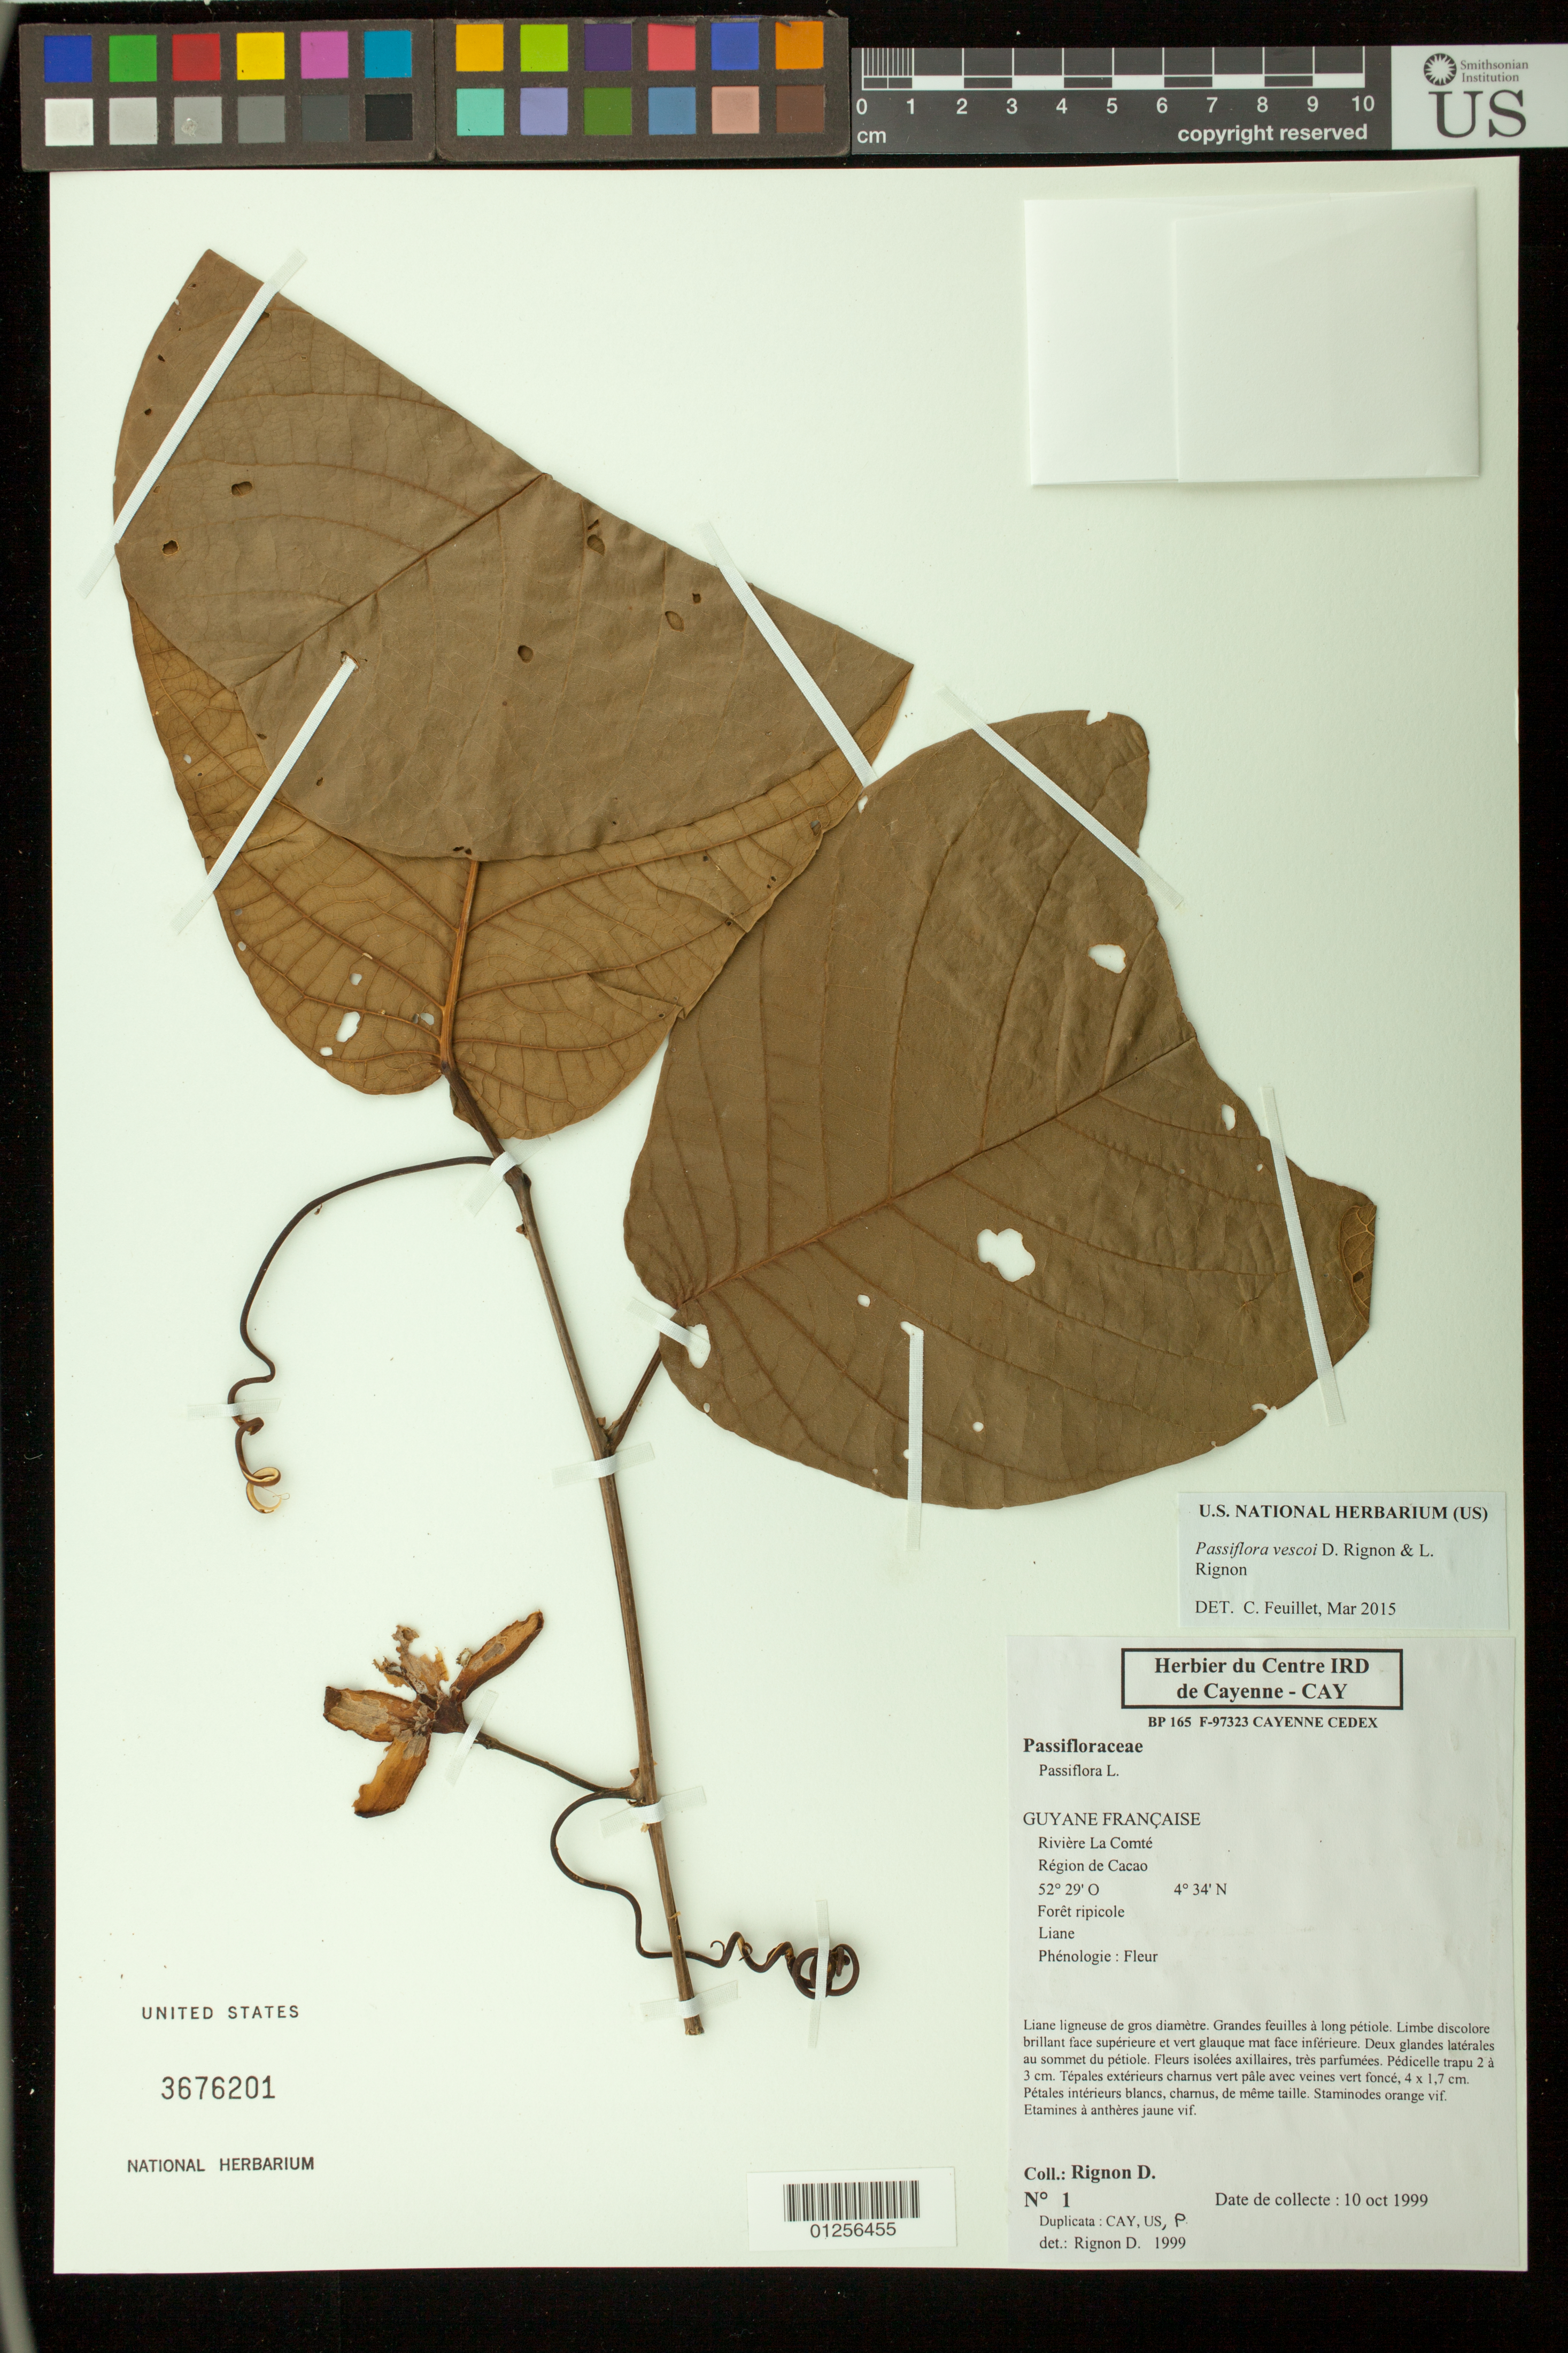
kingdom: Plantae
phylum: Tracheophyta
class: Magnoliopsida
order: Malpighiales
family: Passifloraceae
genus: Passiflora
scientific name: Passiflora vescoi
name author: D. Rignon & L. Rignon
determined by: Feuillet, C.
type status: Isotype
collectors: D. Rignon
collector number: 1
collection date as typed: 10 October 1999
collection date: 1999-10-10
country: French Guiana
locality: Riviere La Comte; Region de Cacao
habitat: Foret ripicole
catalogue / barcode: US 3676201